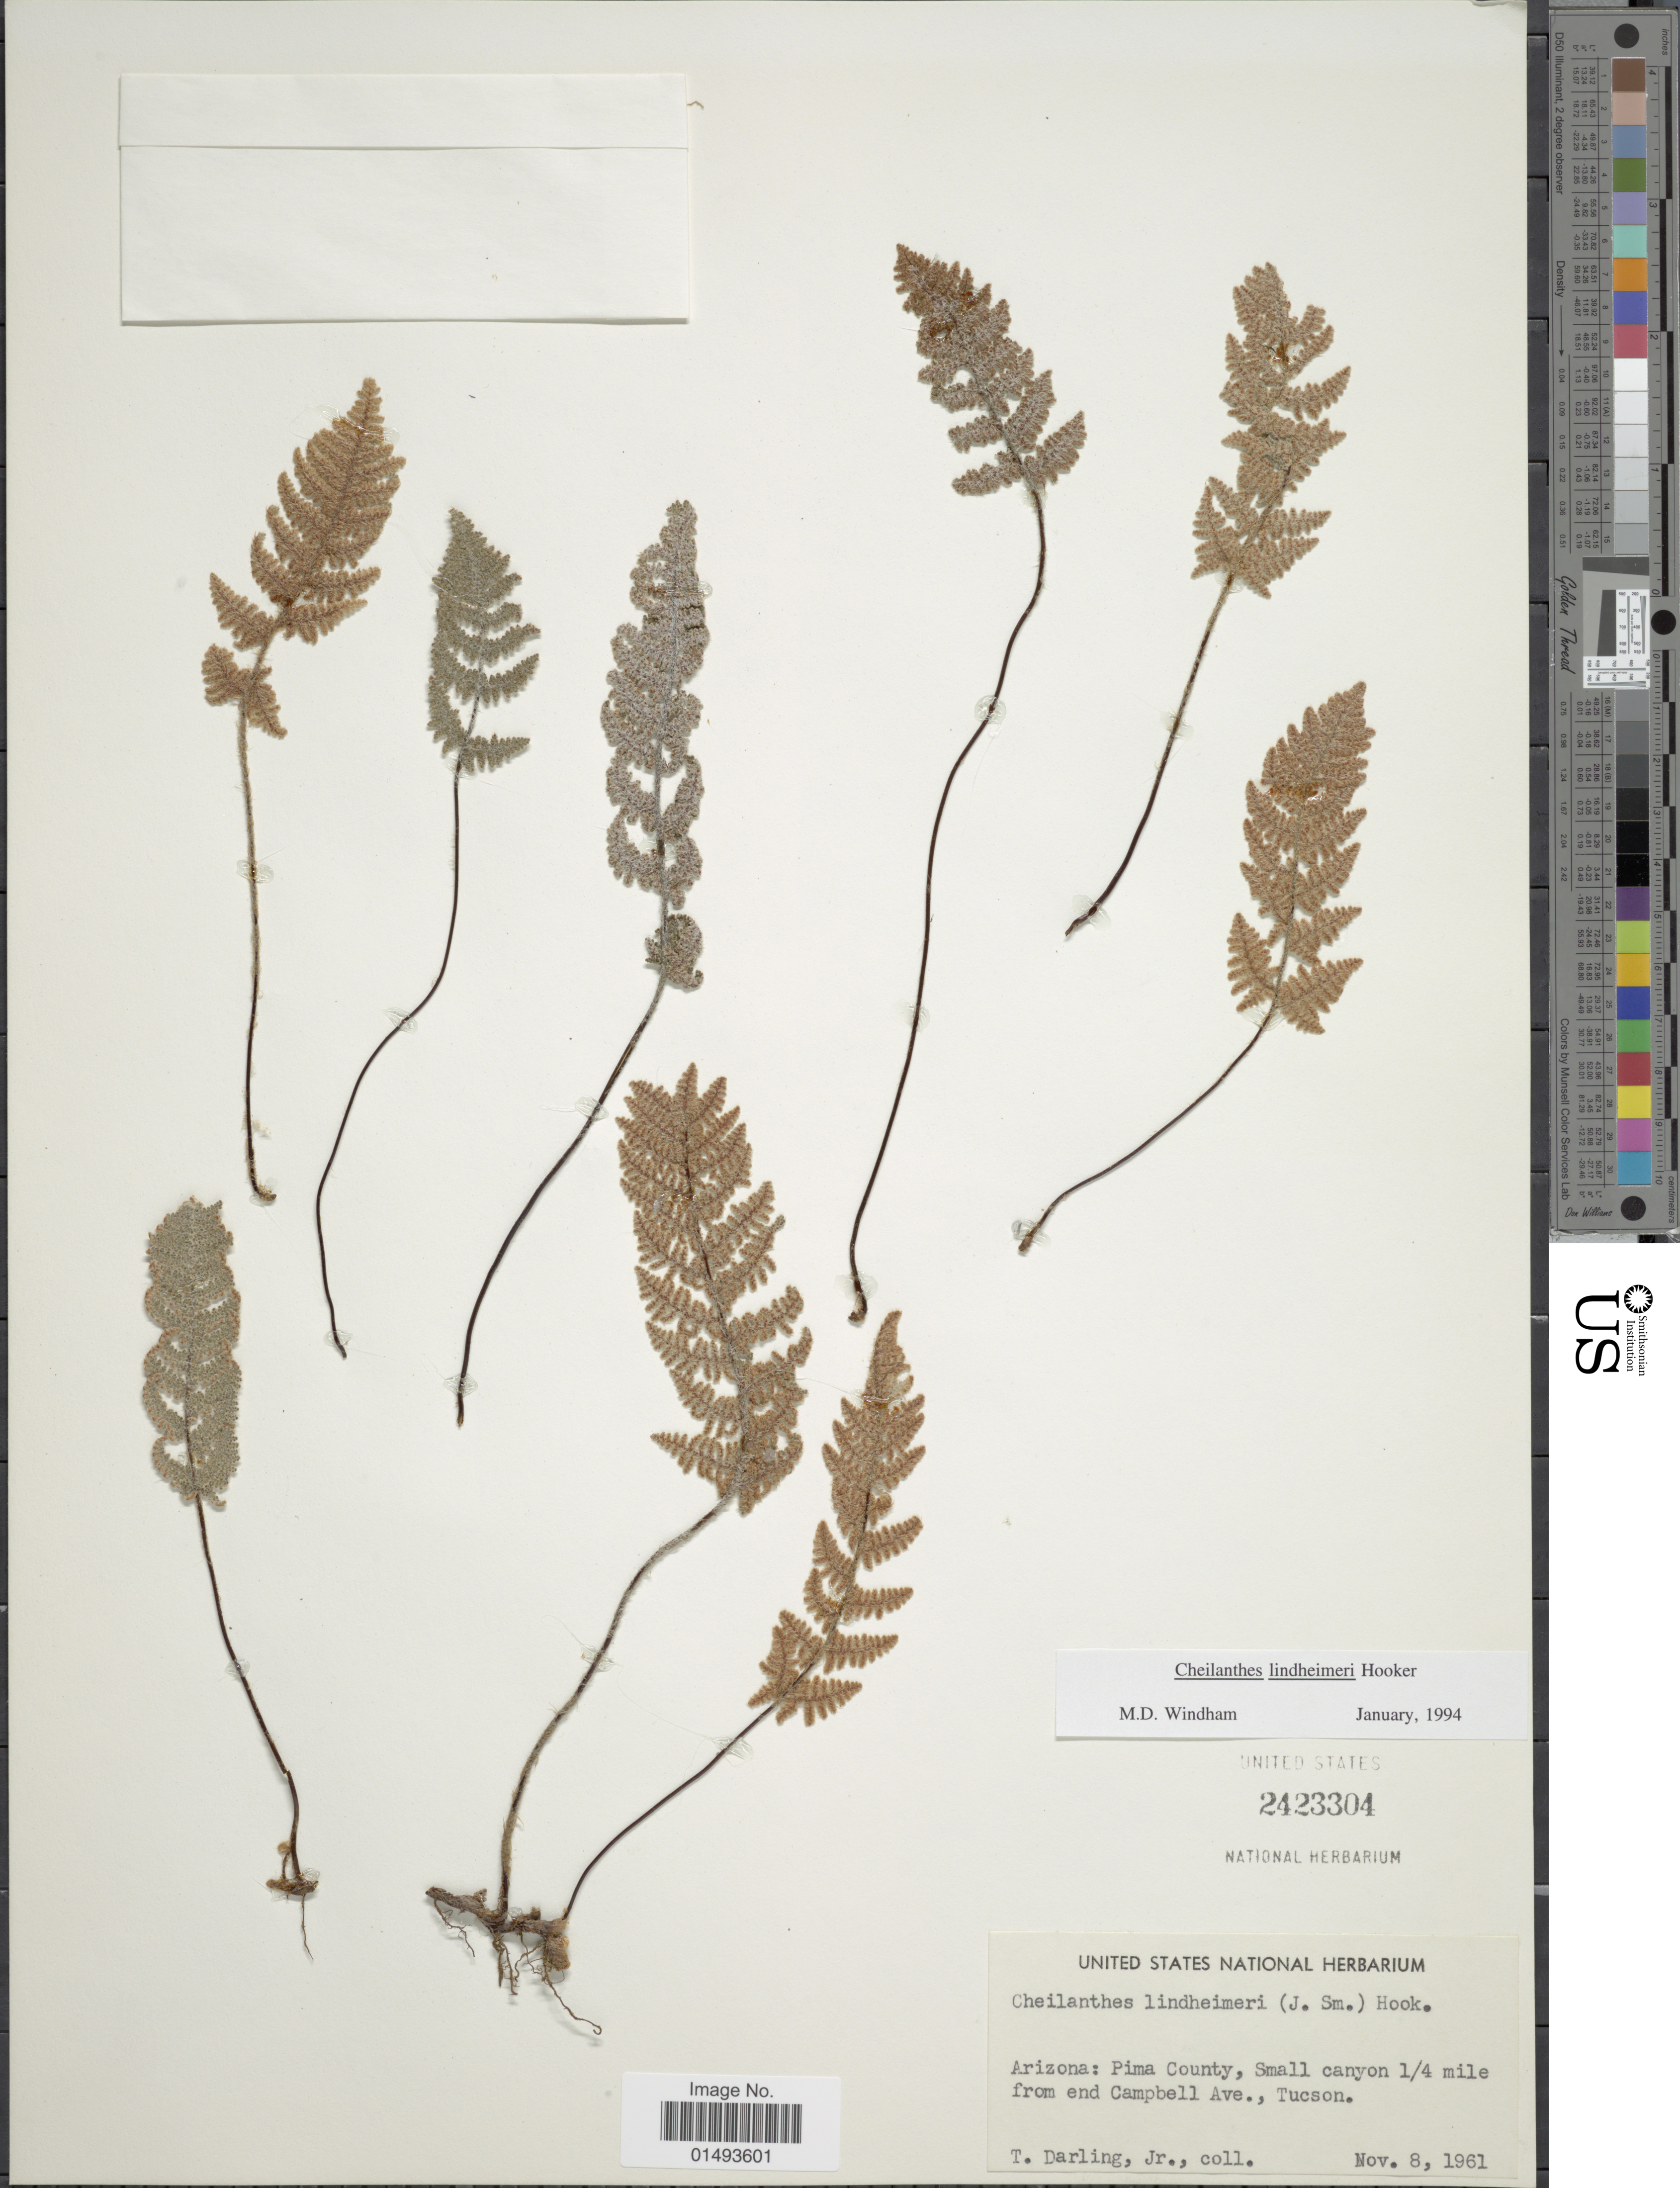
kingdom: Plantae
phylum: Tracheophyta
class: Polypodiopsida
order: Polypodiales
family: Pteridaceae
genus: Myriopteris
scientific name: Myriopteris lindheimeri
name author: (Hook.) J. Sm.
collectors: T. Darling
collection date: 1961-11-08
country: United States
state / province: Arizona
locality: Pima County, Small canyon 1/4 mile from end Campbelle Ave., Tucson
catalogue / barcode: US 2423304